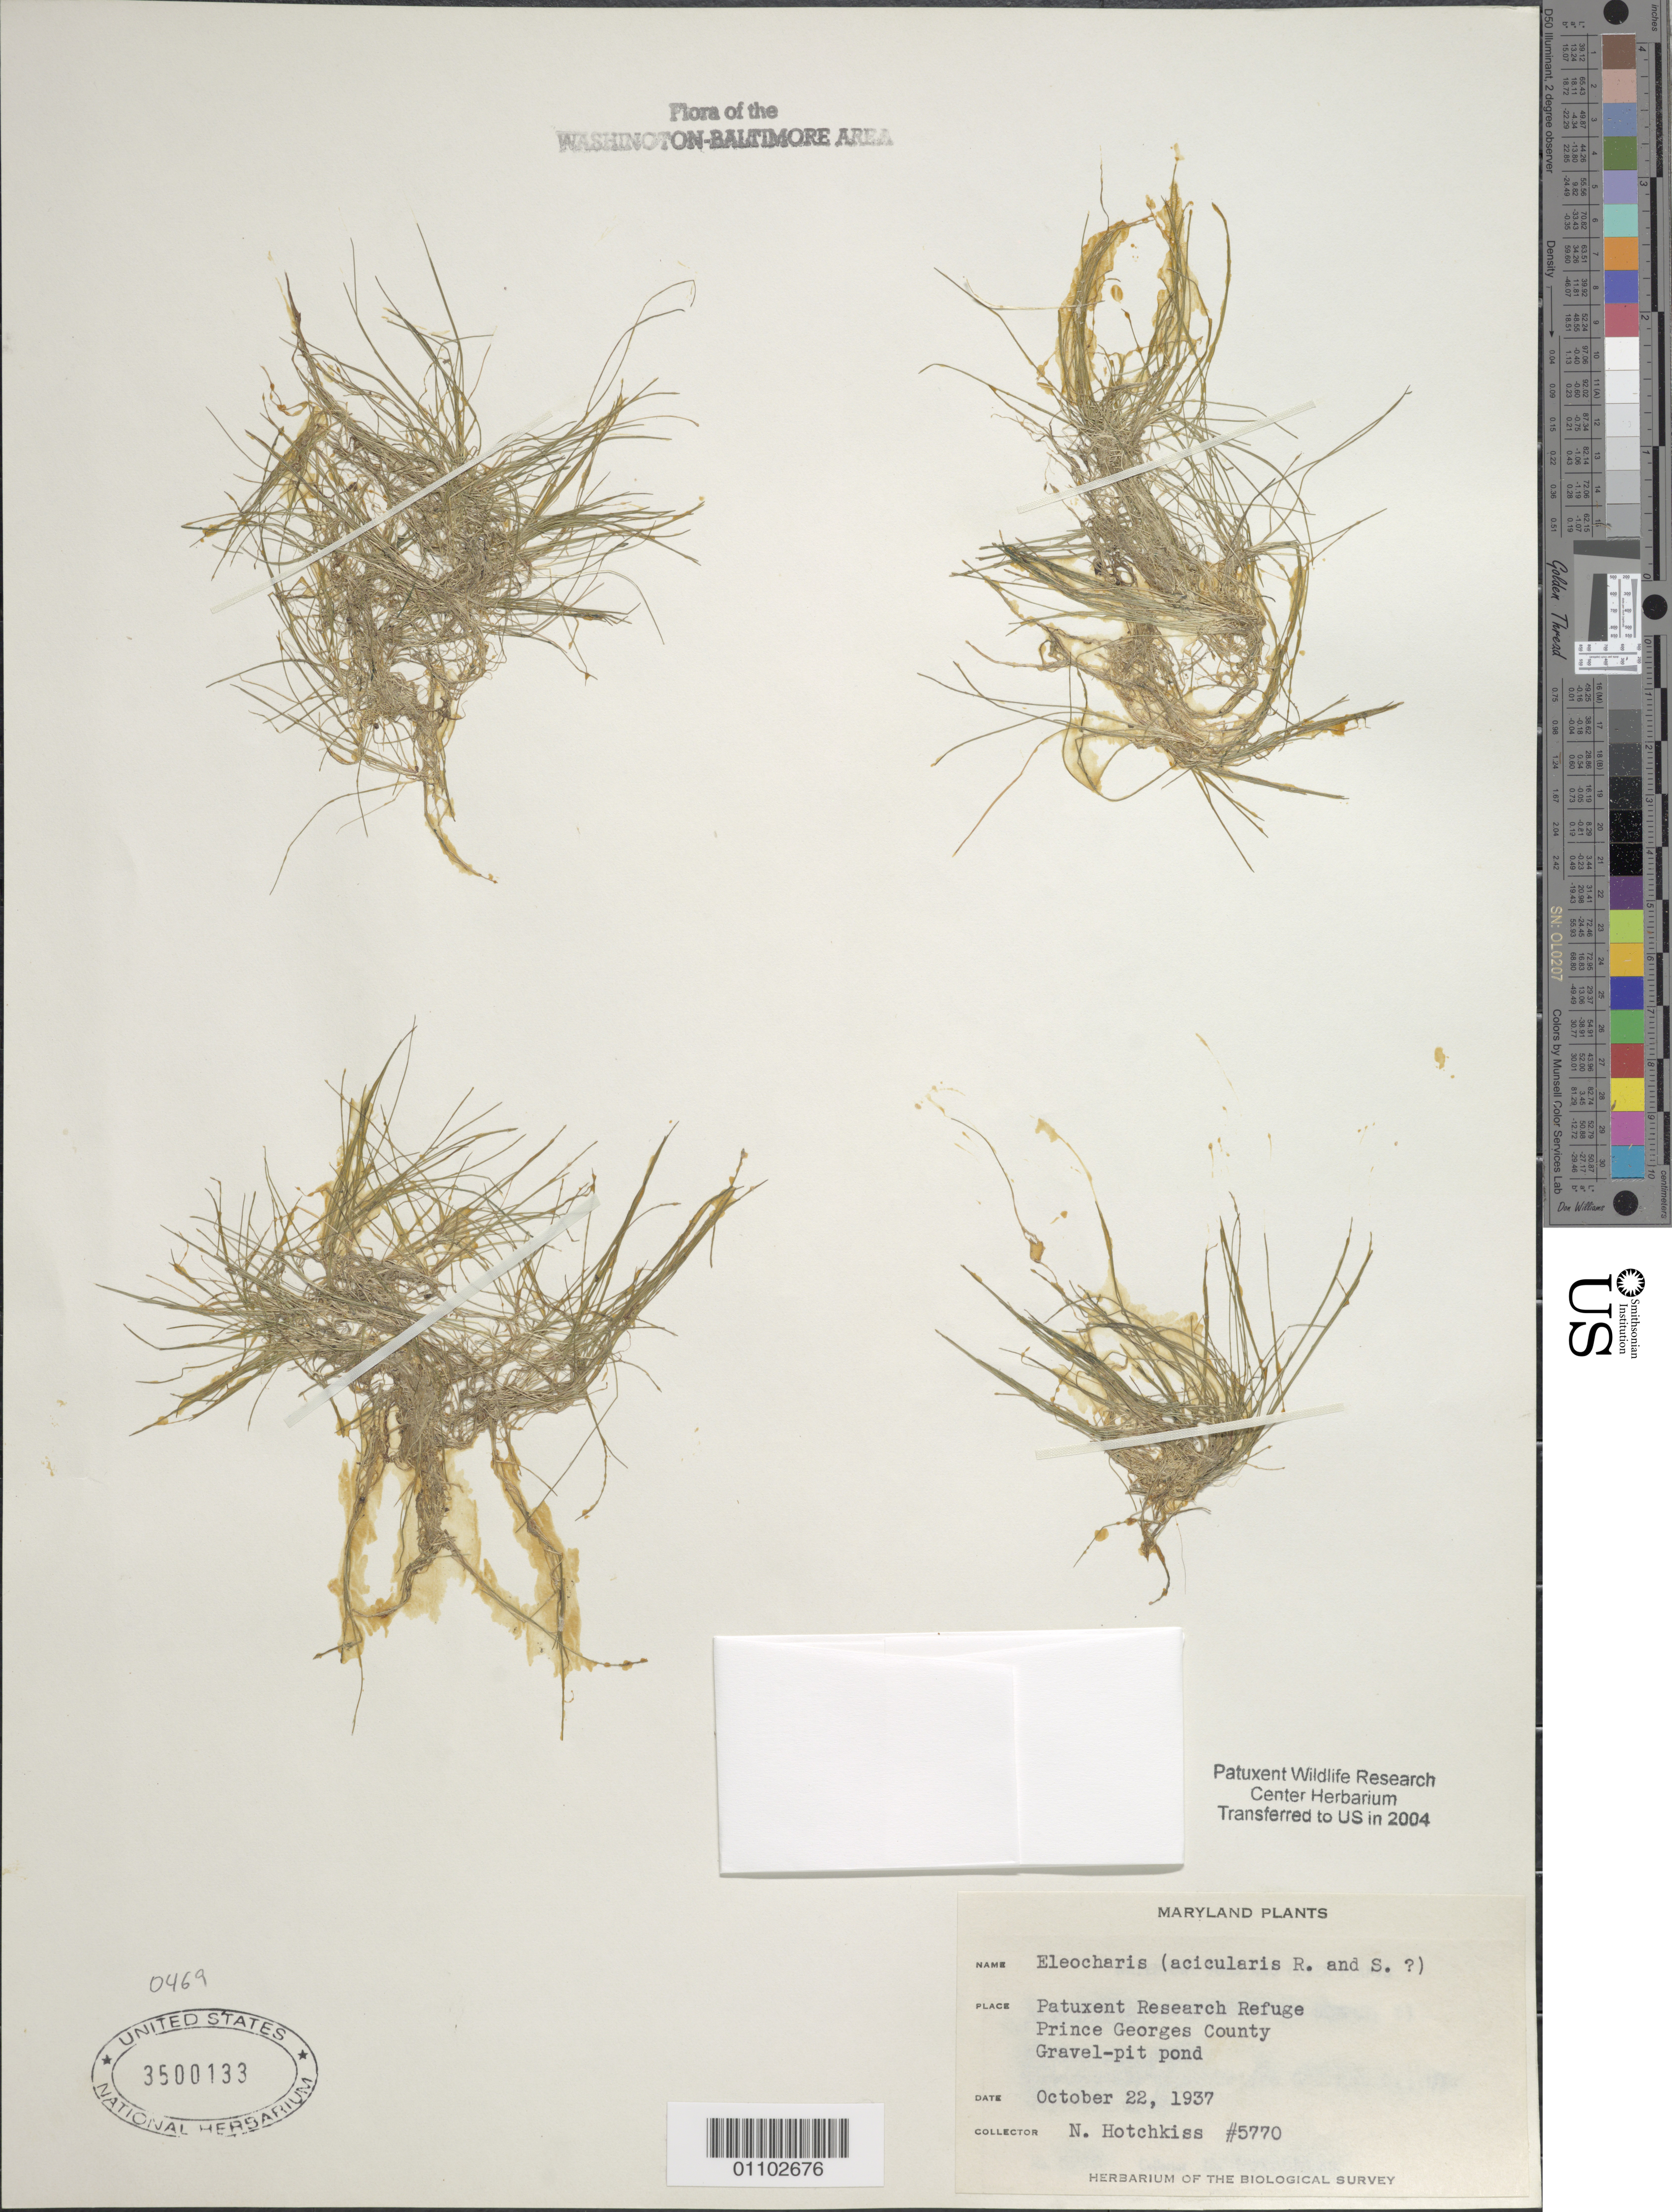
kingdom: Plantae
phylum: Tracheophyta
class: Liliopsida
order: Poales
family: Cyperaceae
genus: Eleocharis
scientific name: Eleocharis acicularis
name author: (L.) Roem. & Schult.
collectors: N. Hotchkiss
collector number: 5770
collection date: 1937-10-22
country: United States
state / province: Maryland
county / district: Prince George's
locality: Patuxent Research Refuge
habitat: Gravel-pit pond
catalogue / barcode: US 3500133